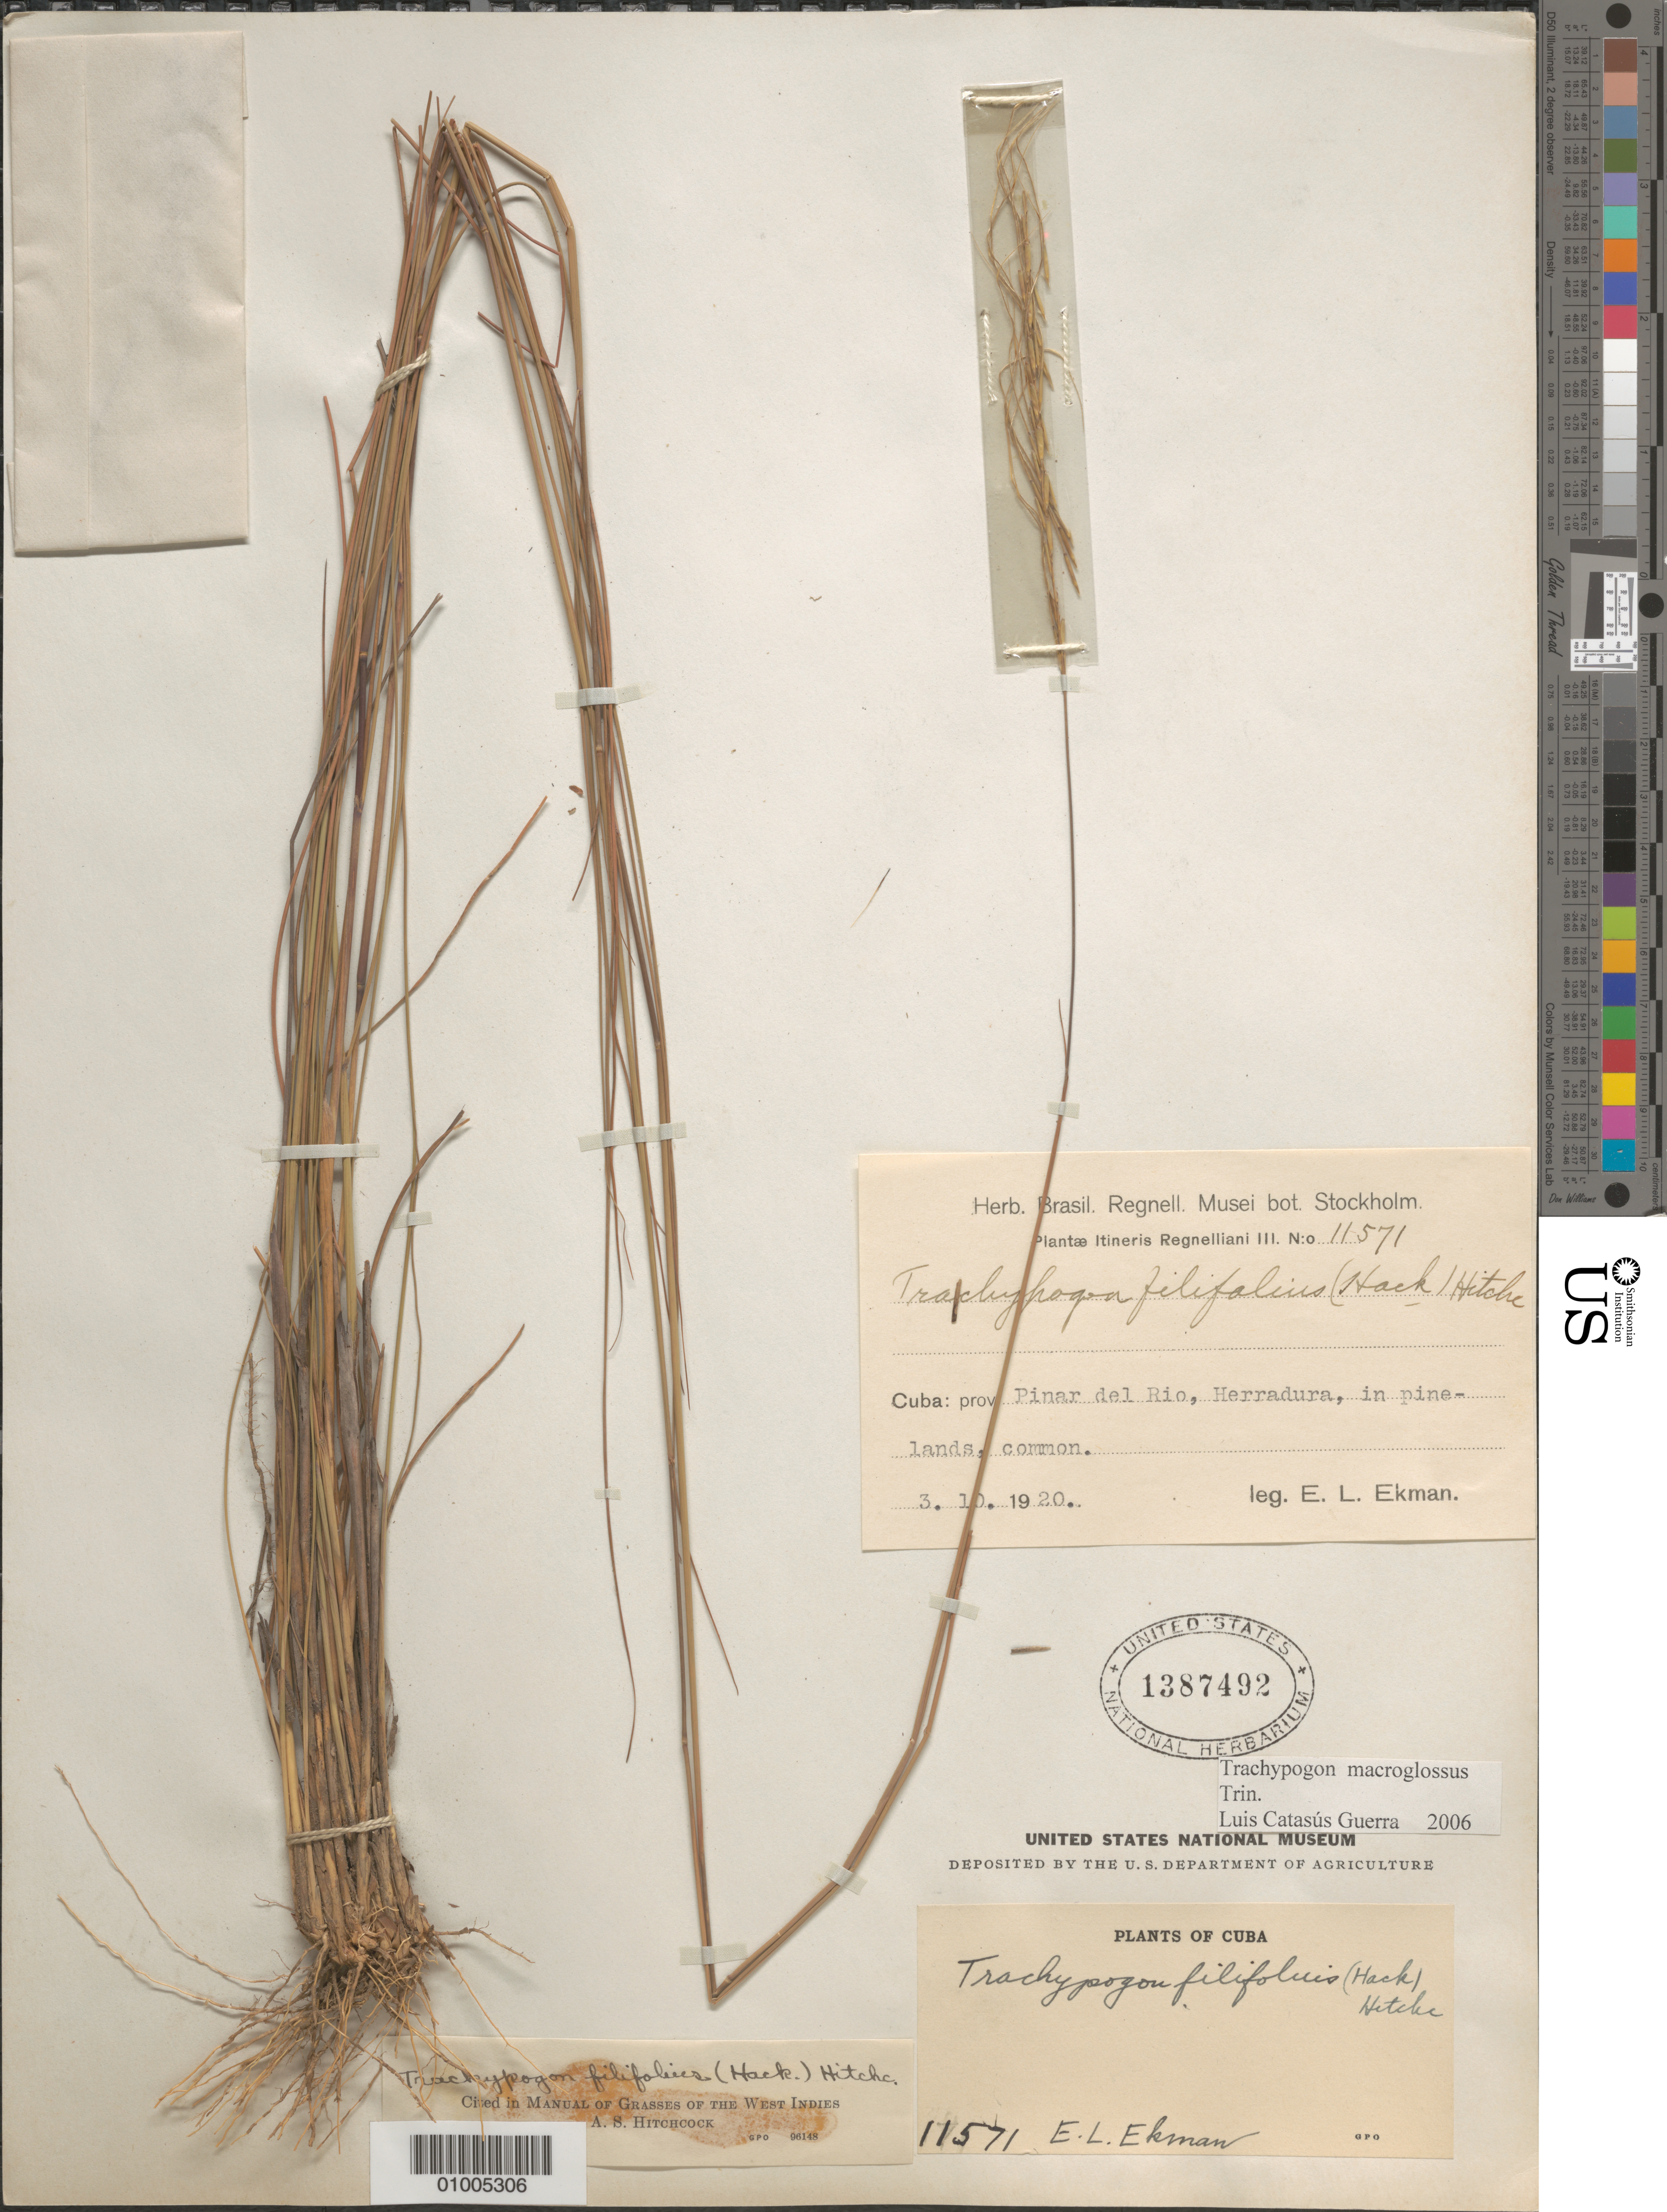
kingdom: Plantae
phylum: Tracheophyta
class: Liliopsida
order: Poales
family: Poaceae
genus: Trachypogon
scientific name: Trachypogon macroglossus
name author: Trin.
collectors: E. L. Ekman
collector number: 11571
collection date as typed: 03 Oct 1920 or 10 Mar 1920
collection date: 1920-03-10 or 1920-10-03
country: Cuba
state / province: Pinar del Rio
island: Cuba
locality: Herradura, in pinelands, common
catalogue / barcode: US 1387492